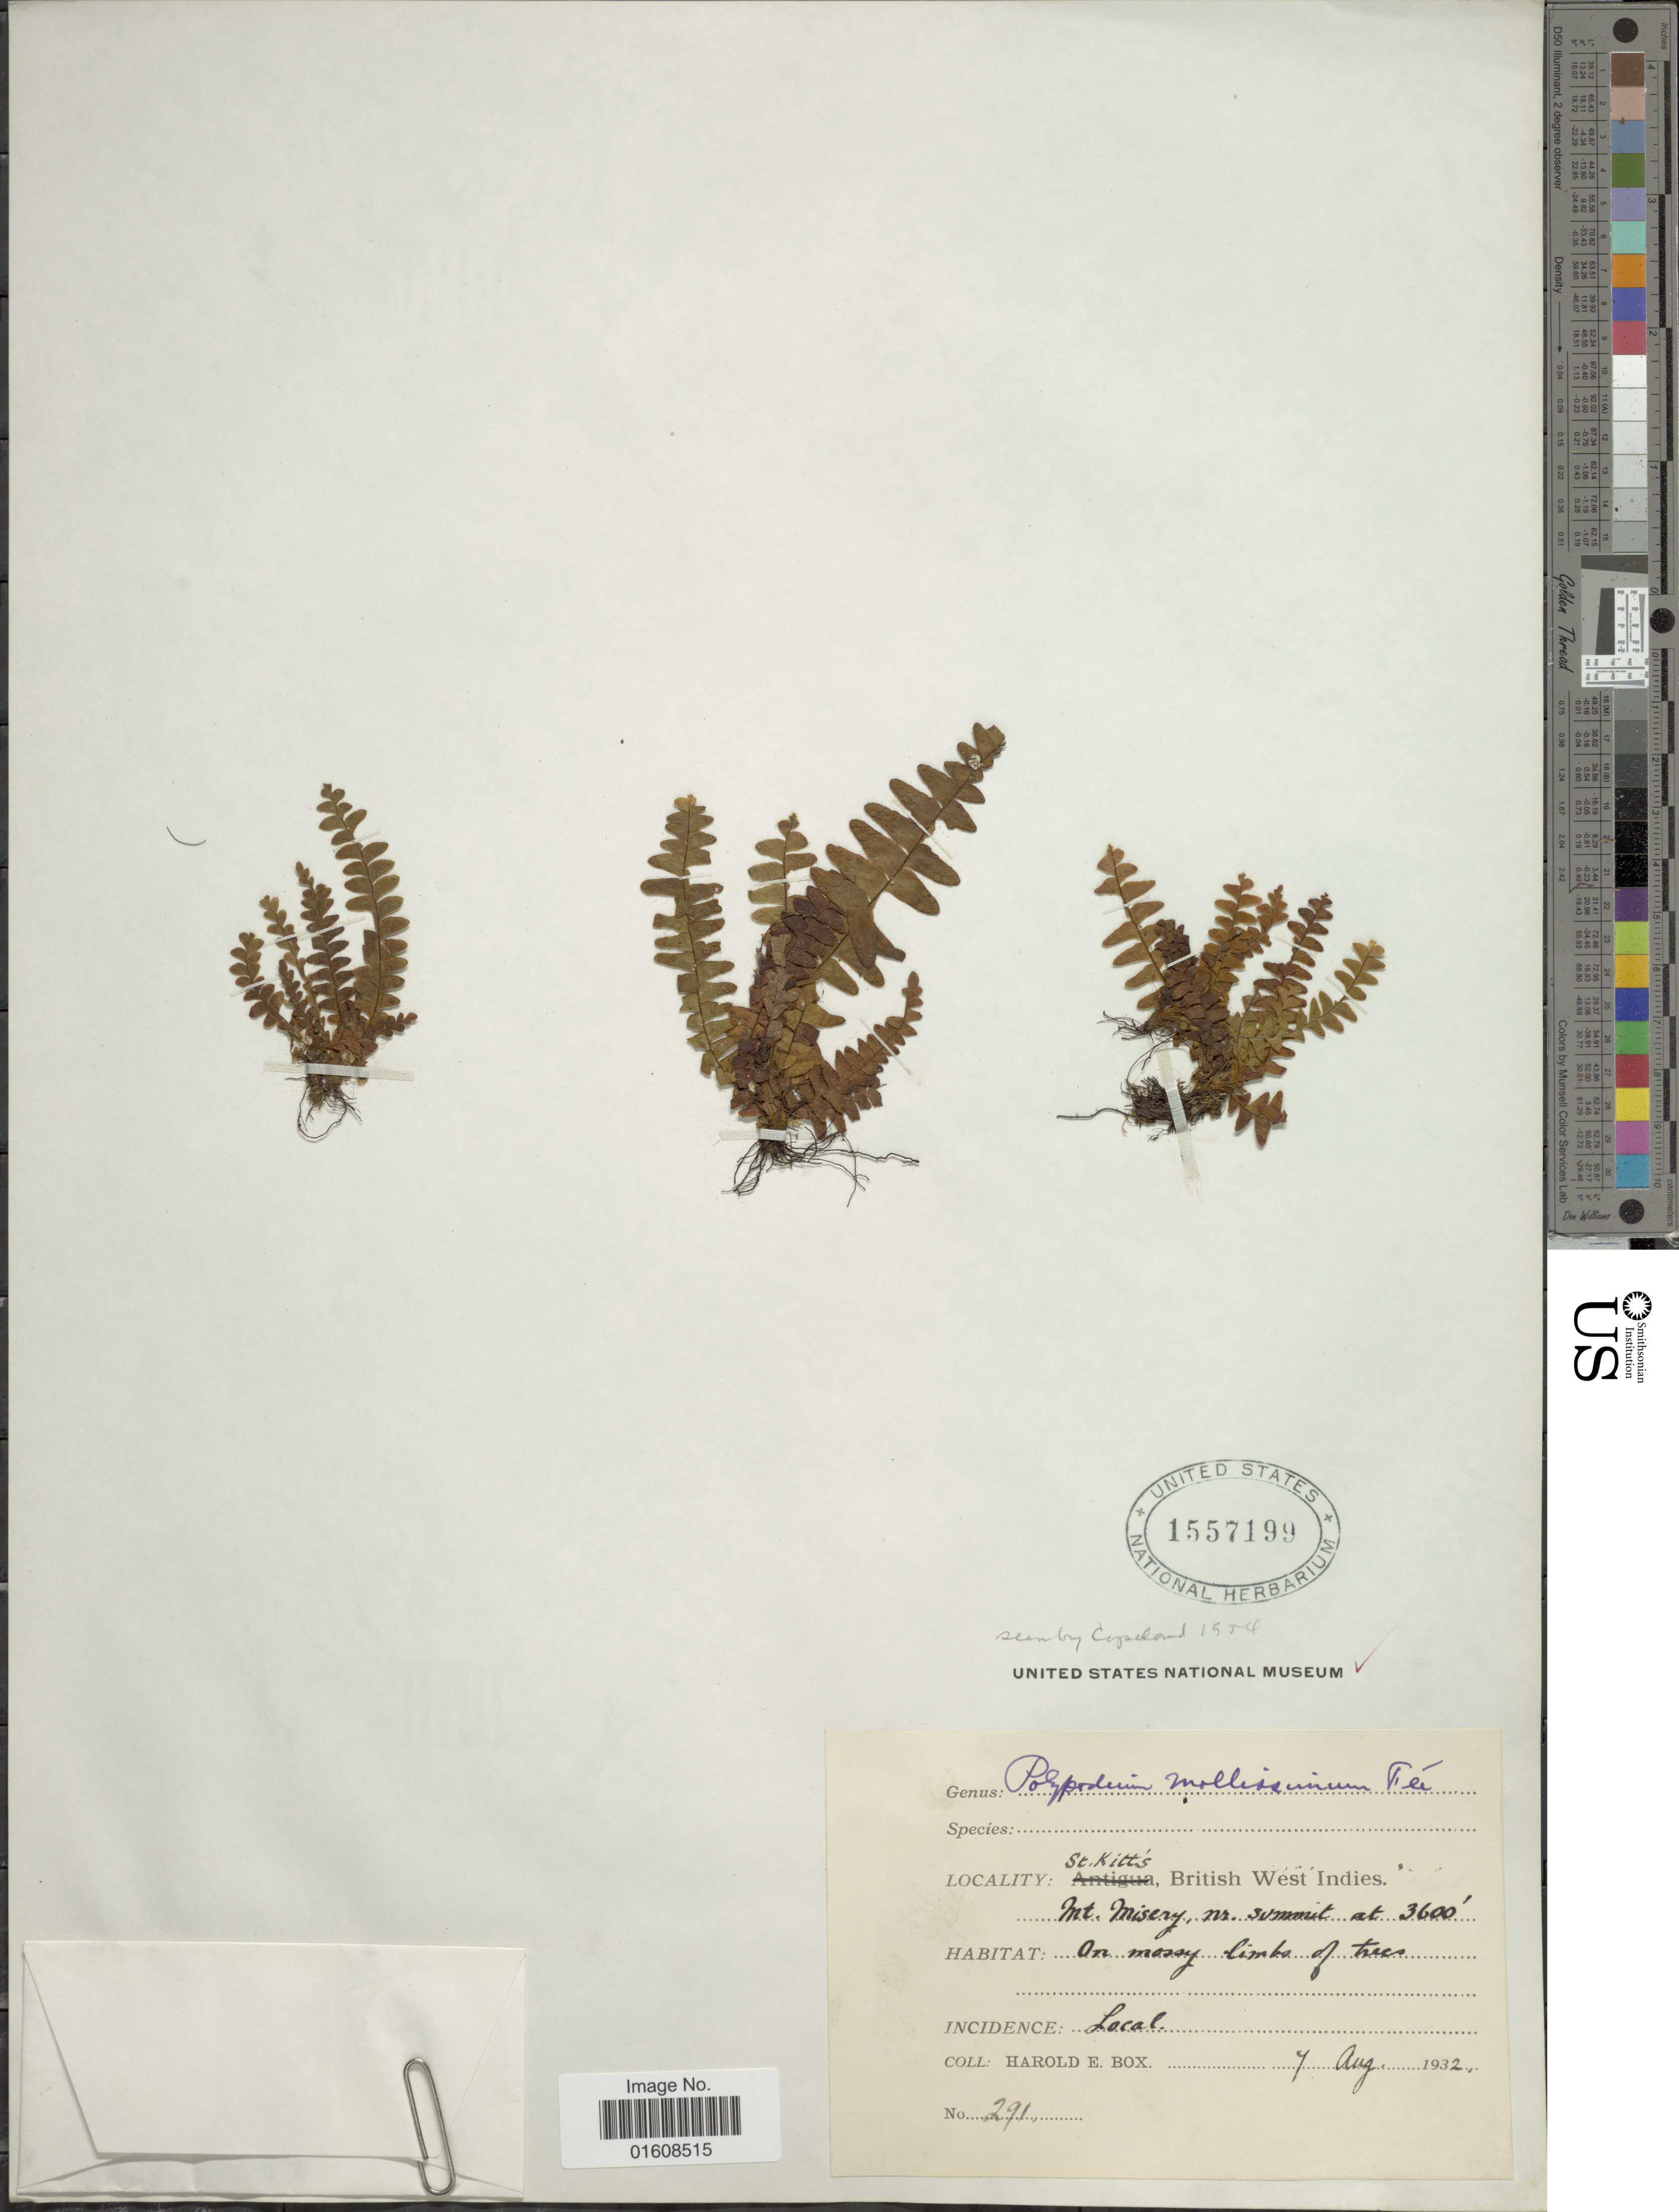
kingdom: Plantae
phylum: Tracheophyta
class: Polypodiopsida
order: Polypodiales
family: Polypodiaceae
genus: Alansmia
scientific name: Alansmia elastica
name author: (Bory ex Willd.) Moguel & M. Kessler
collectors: H. E. Box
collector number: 291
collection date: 1932-08-07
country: St. Christopher-Nevis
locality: St. Kitt's, British West Indies. Mt. Misery, nr summit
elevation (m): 1097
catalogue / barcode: US 1557199